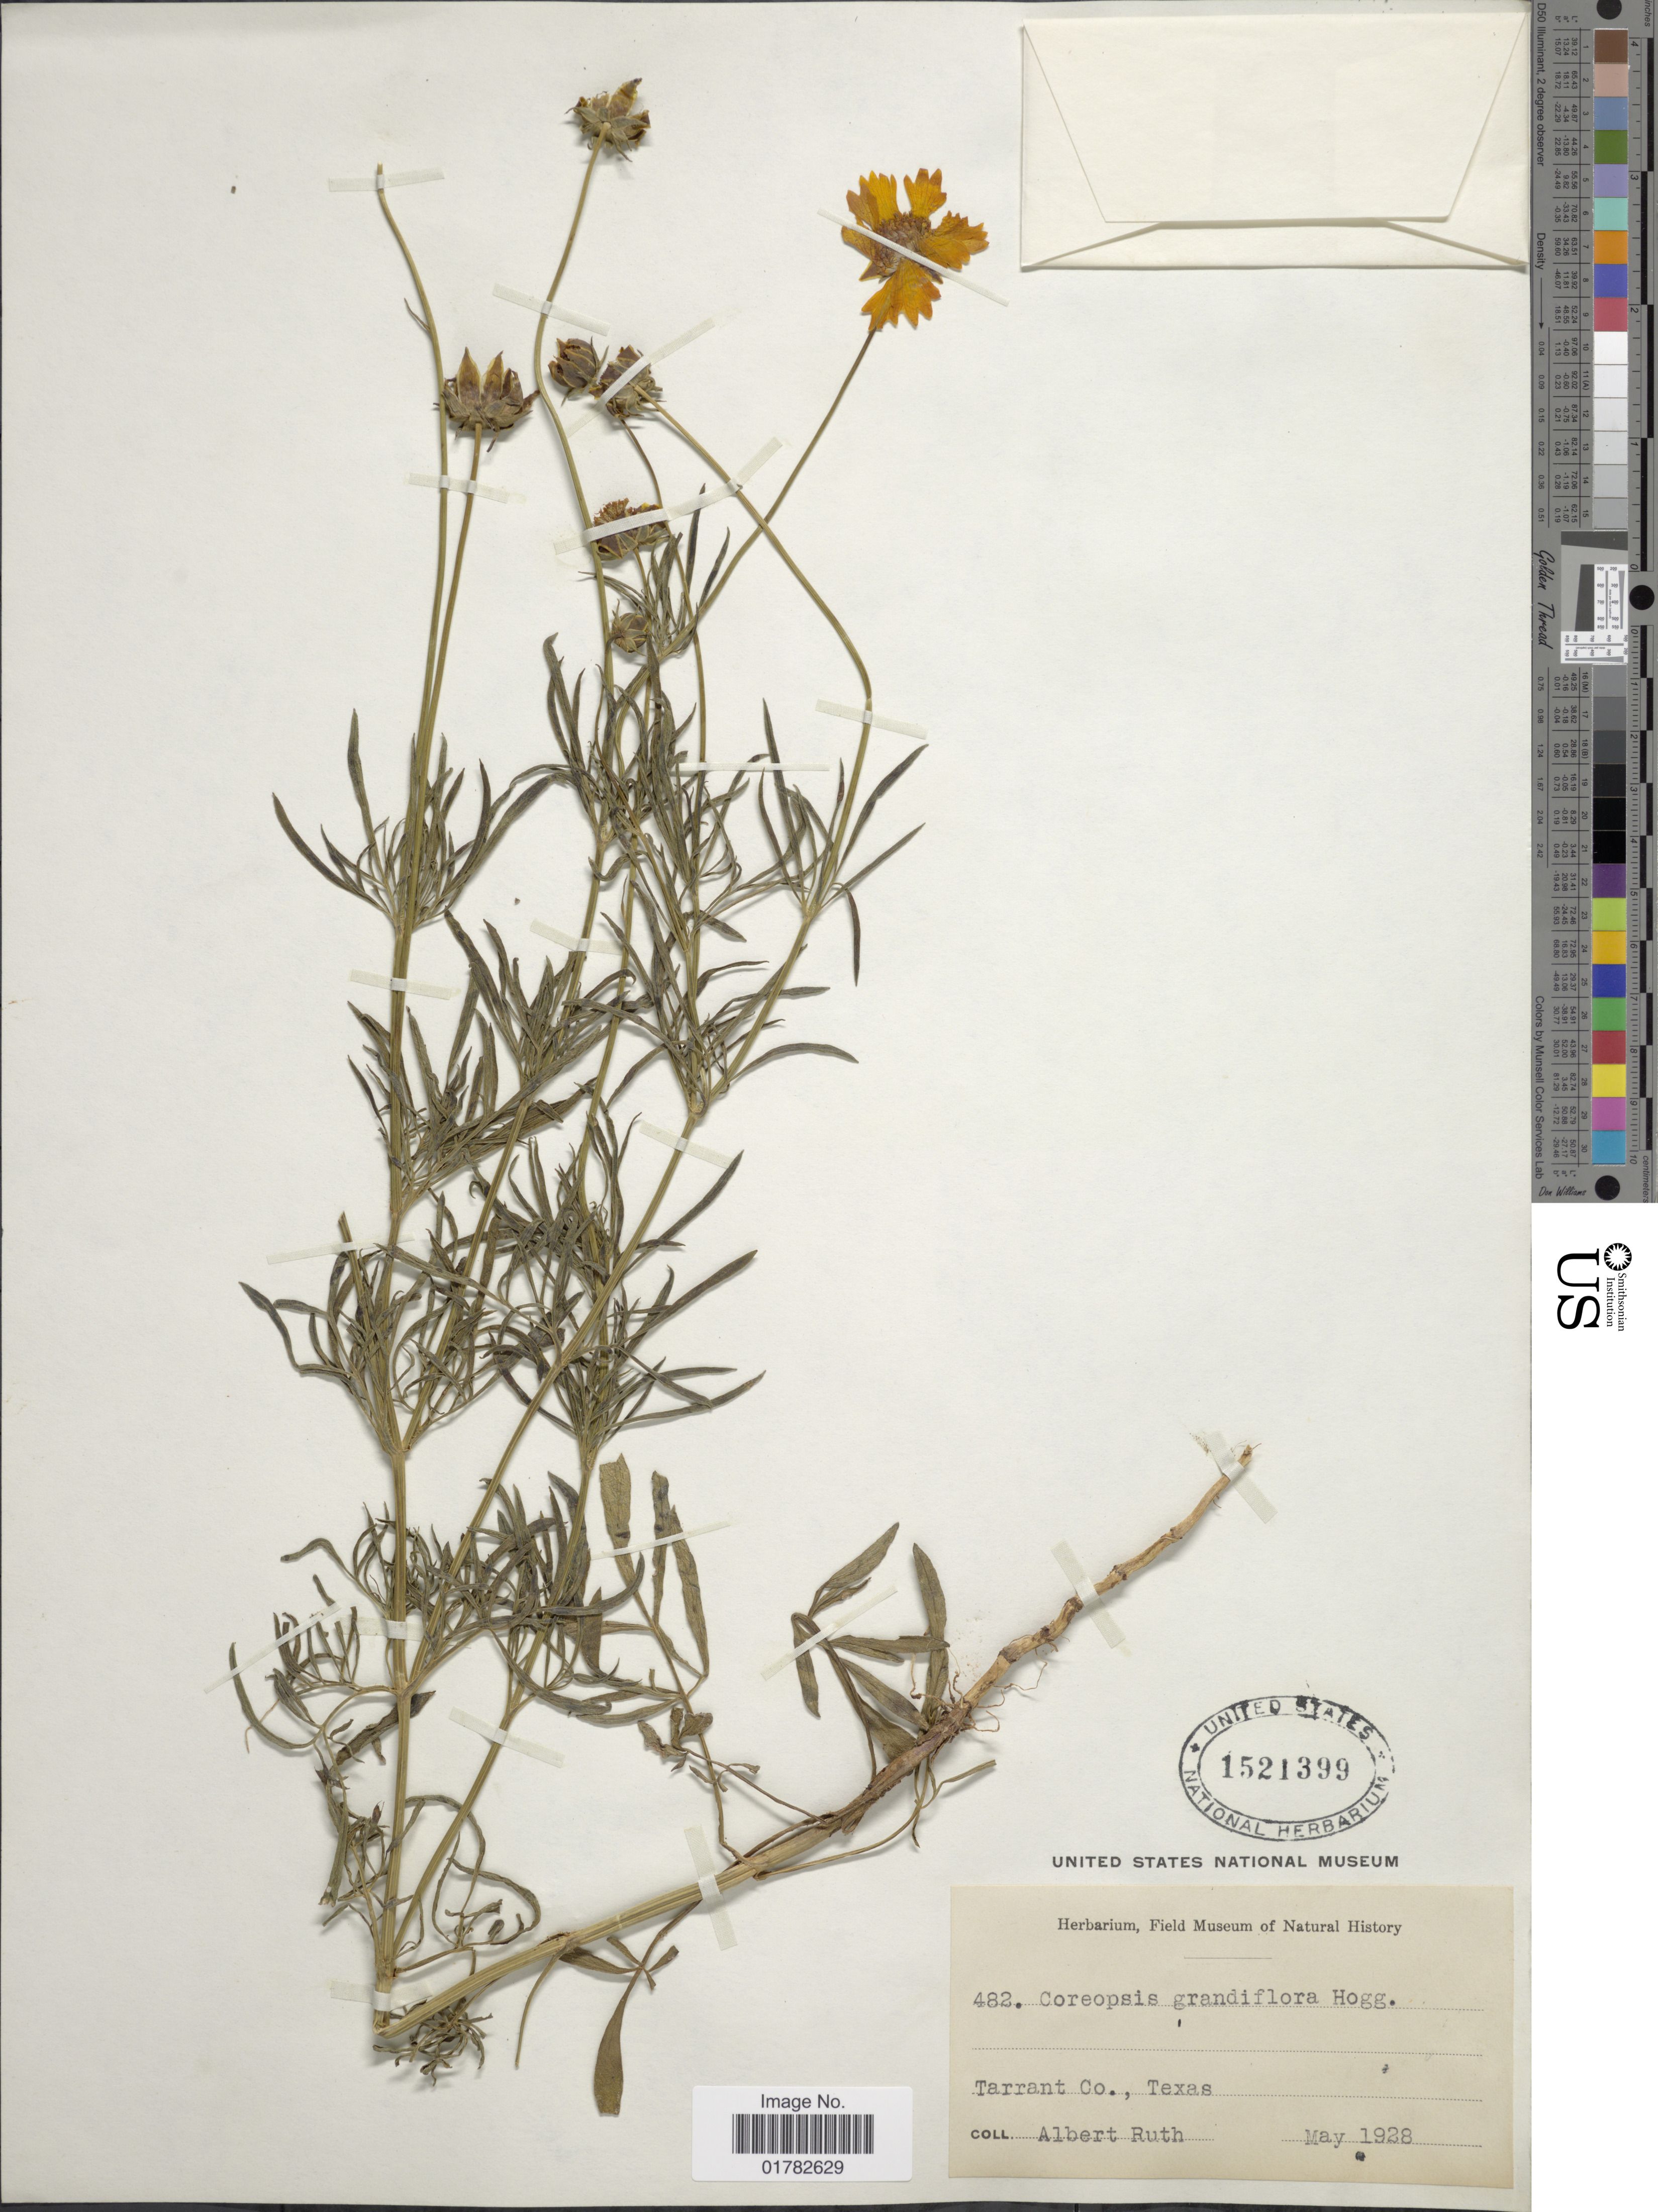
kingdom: Plantae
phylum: Tracheophyta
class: Magnoliopsida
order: Asterales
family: Asteraceae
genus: Coreopsis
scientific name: Coreopsis grandiflora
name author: Nutt.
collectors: A. Ruth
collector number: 482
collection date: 1928-05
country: United States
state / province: Texas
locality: Tarrant Co.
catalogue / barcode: US 1521399